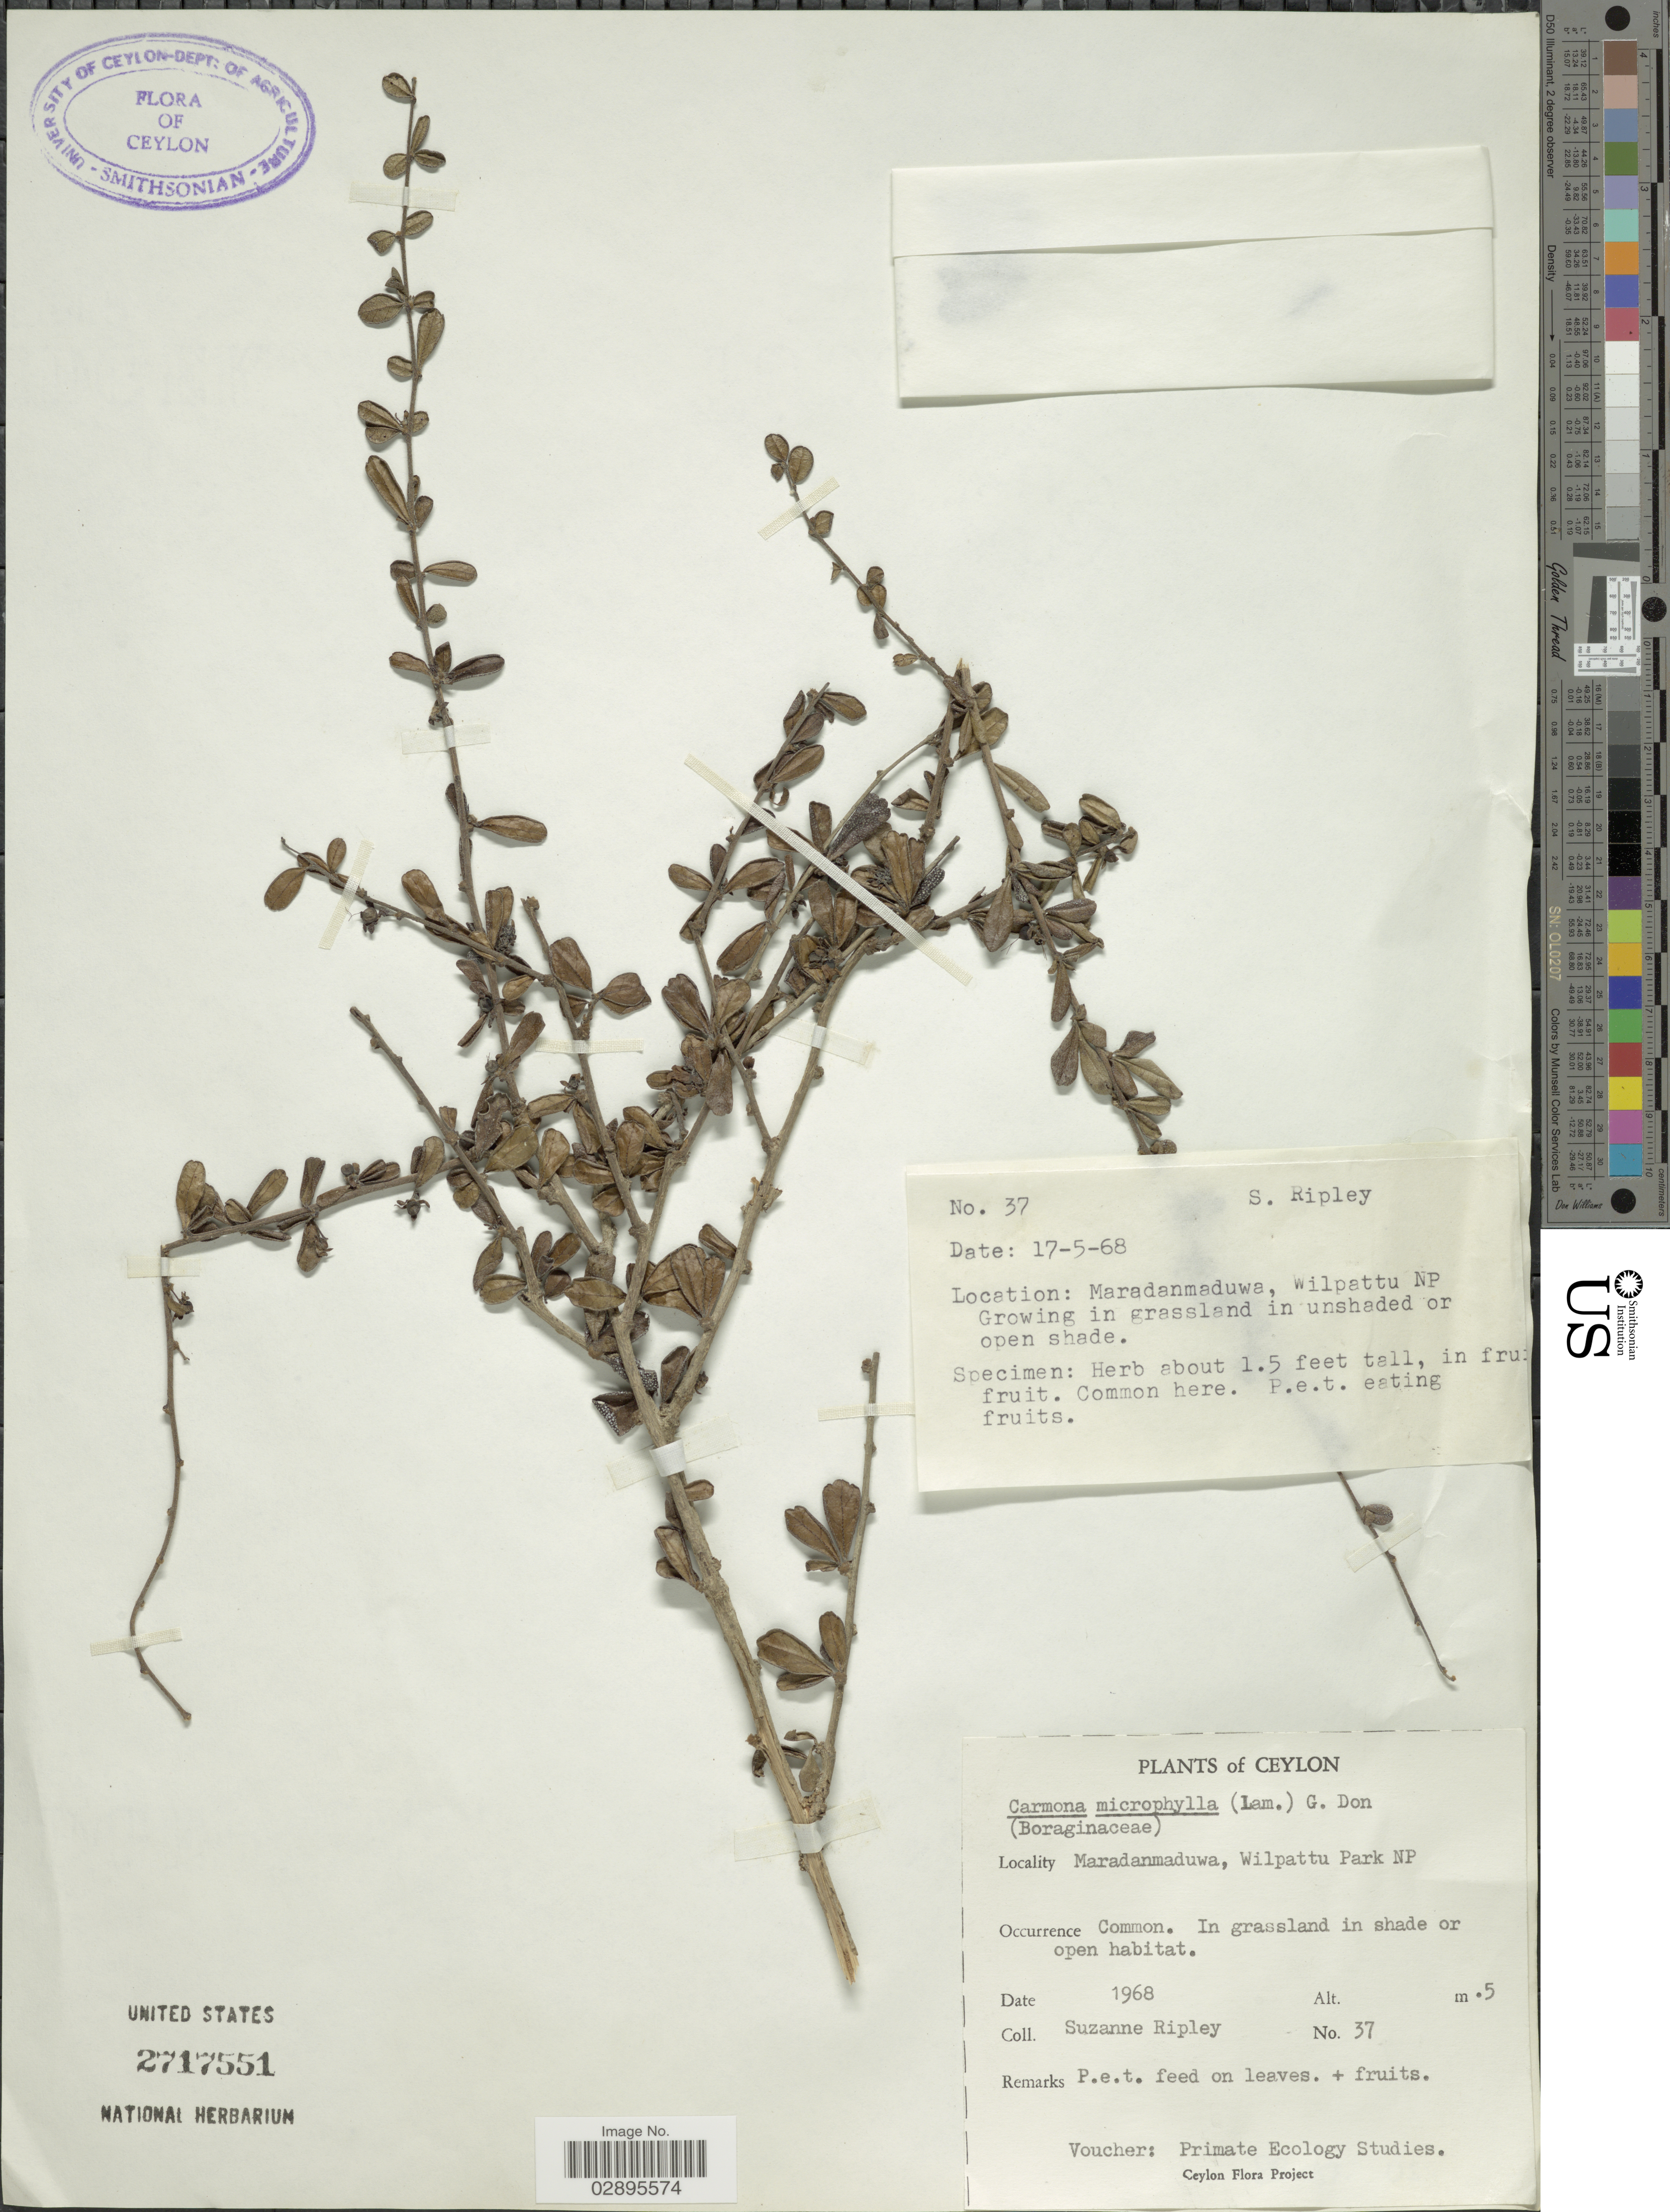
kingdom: Plantae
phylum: Tracheophyta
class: Magnoliopsida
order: Boraginales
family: Ehretiaceae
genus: Ehretia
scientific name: Ehretia microphylla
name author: Lam.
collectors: S. Ripley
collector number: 37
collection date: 1968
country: Sri Lanka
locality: Maradanmaduwa, Wilpattu Park NP.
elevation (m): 5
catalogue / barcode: US 2717551